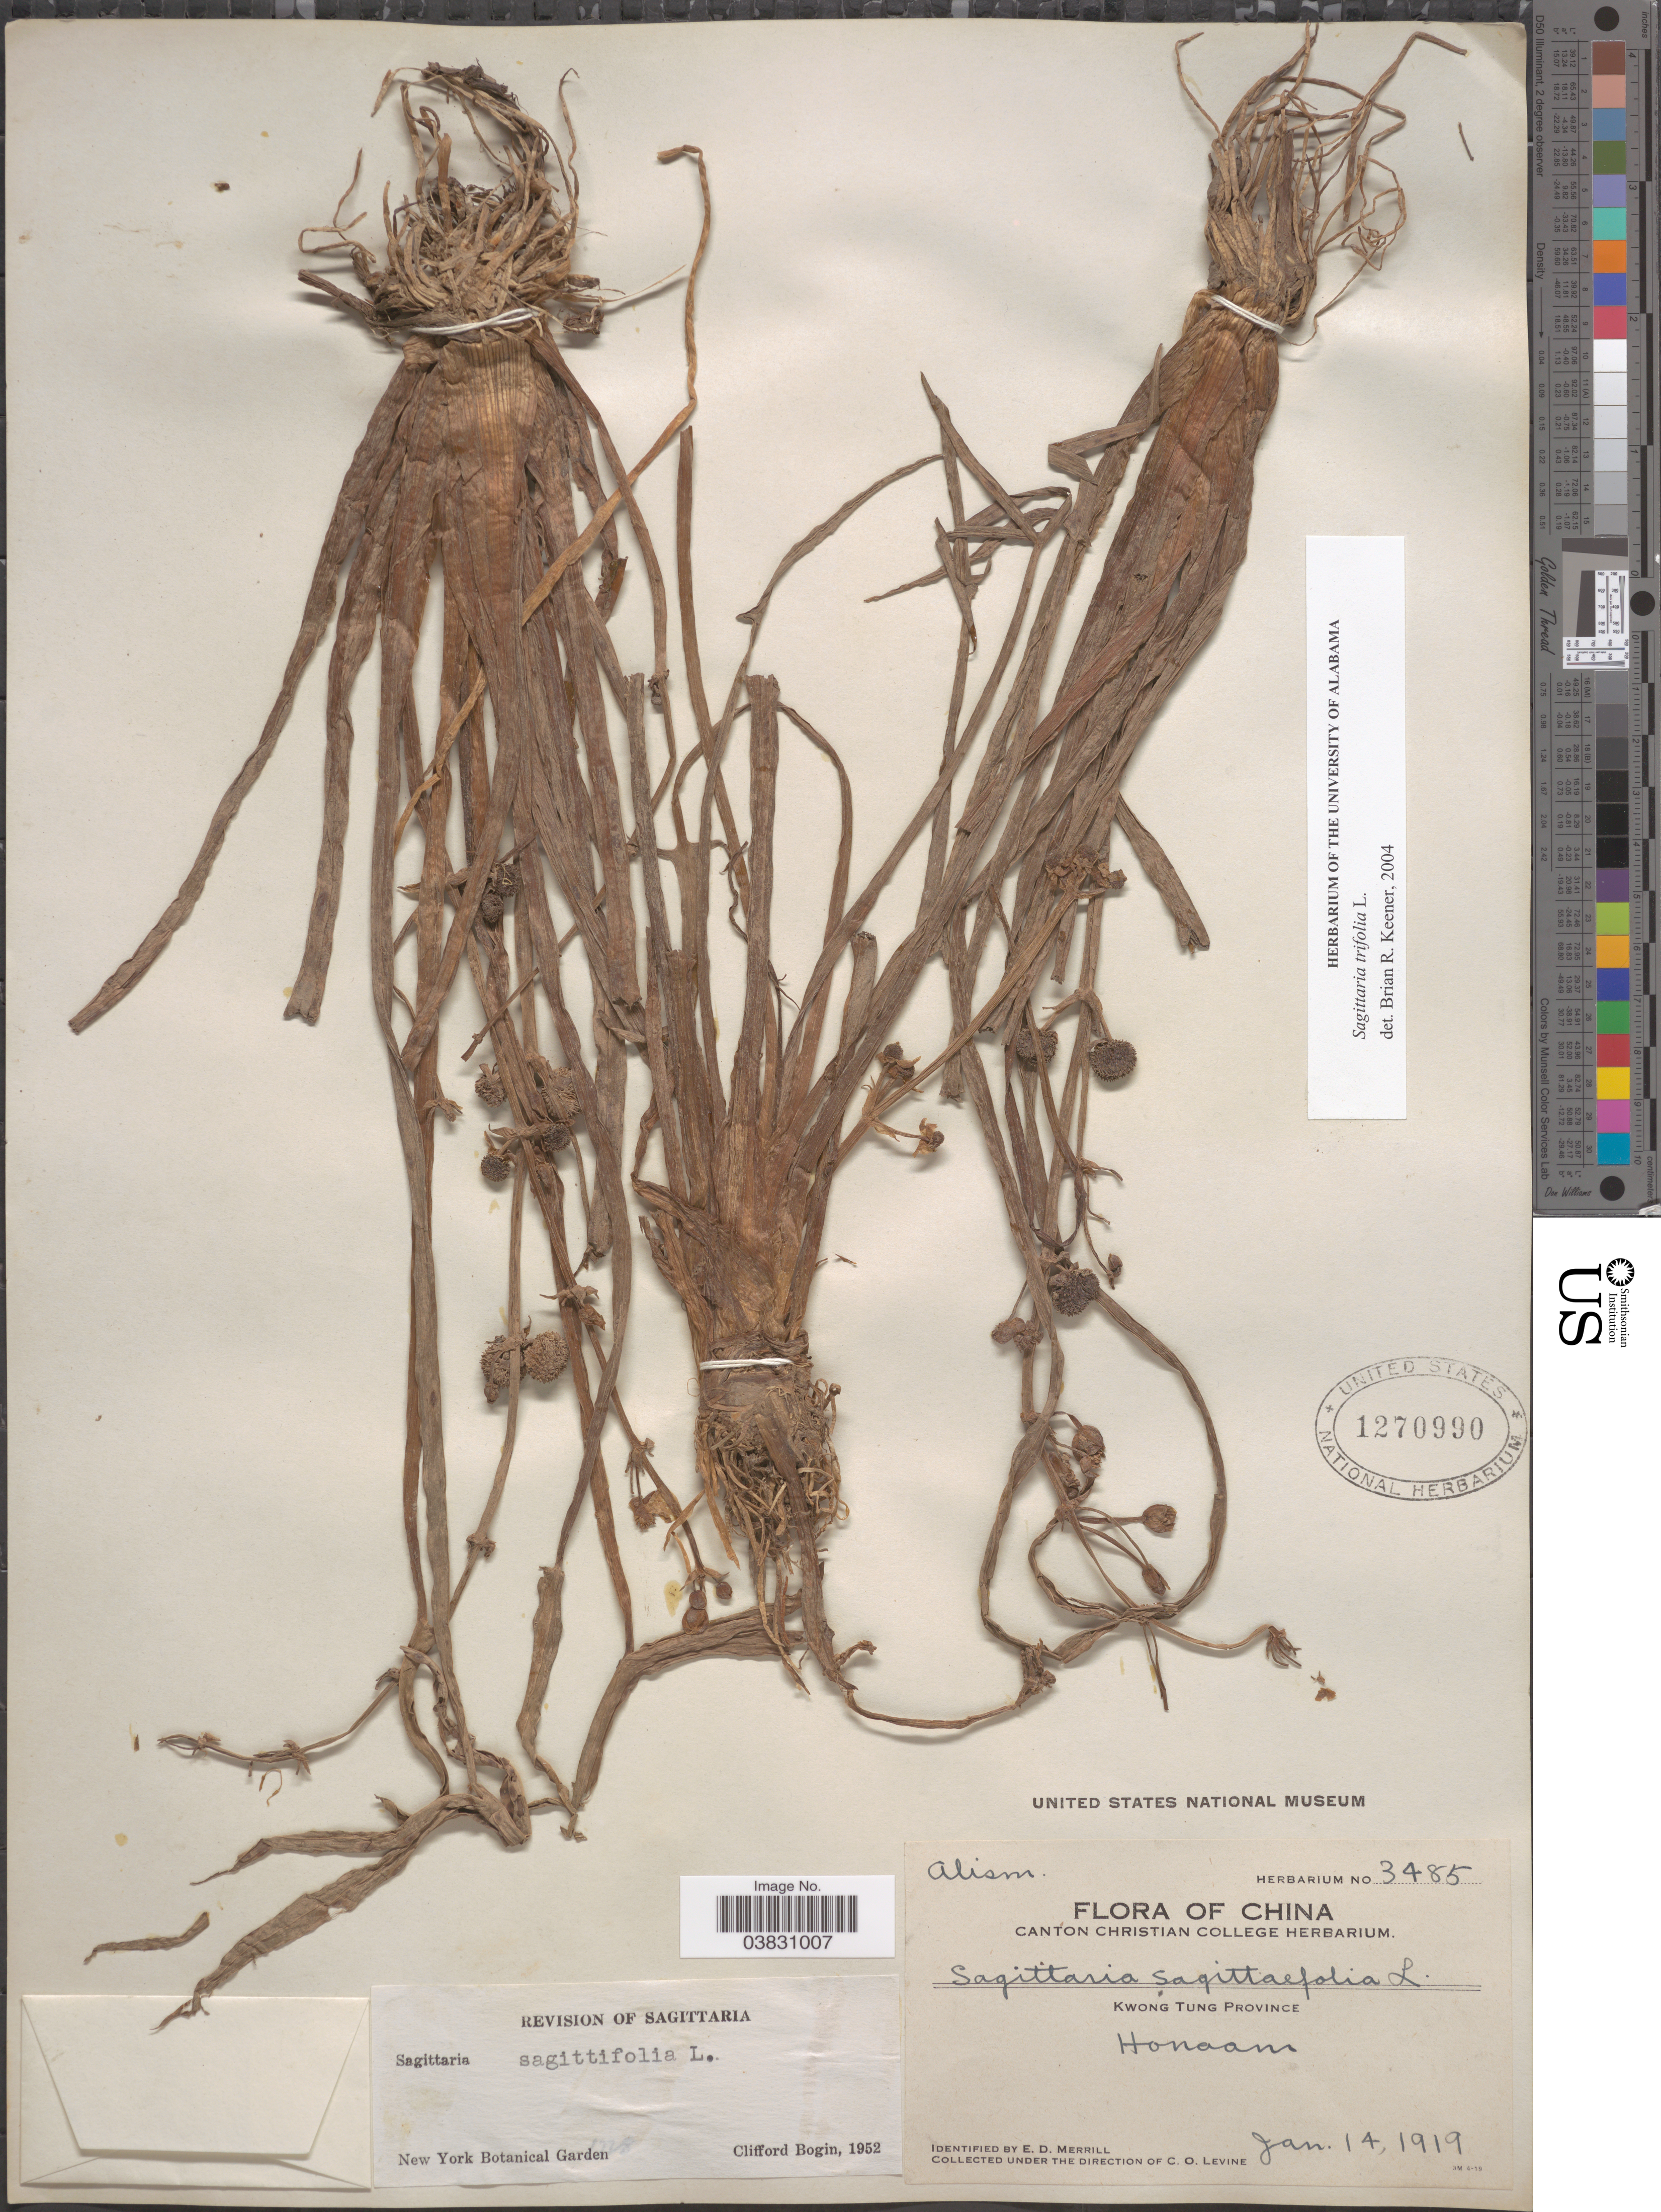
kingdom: Plantae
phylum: Tracheophyta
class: Liliopsida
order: Alismatales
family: Alismataceae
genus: Sagittaria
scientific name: Sagittaria trifolia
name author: L.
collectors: C. O. Levine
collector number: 3485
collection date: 1919-01-14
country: China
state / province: Guangdong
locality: Kwong Tung Province. Honaam.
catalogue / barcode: US 1270990